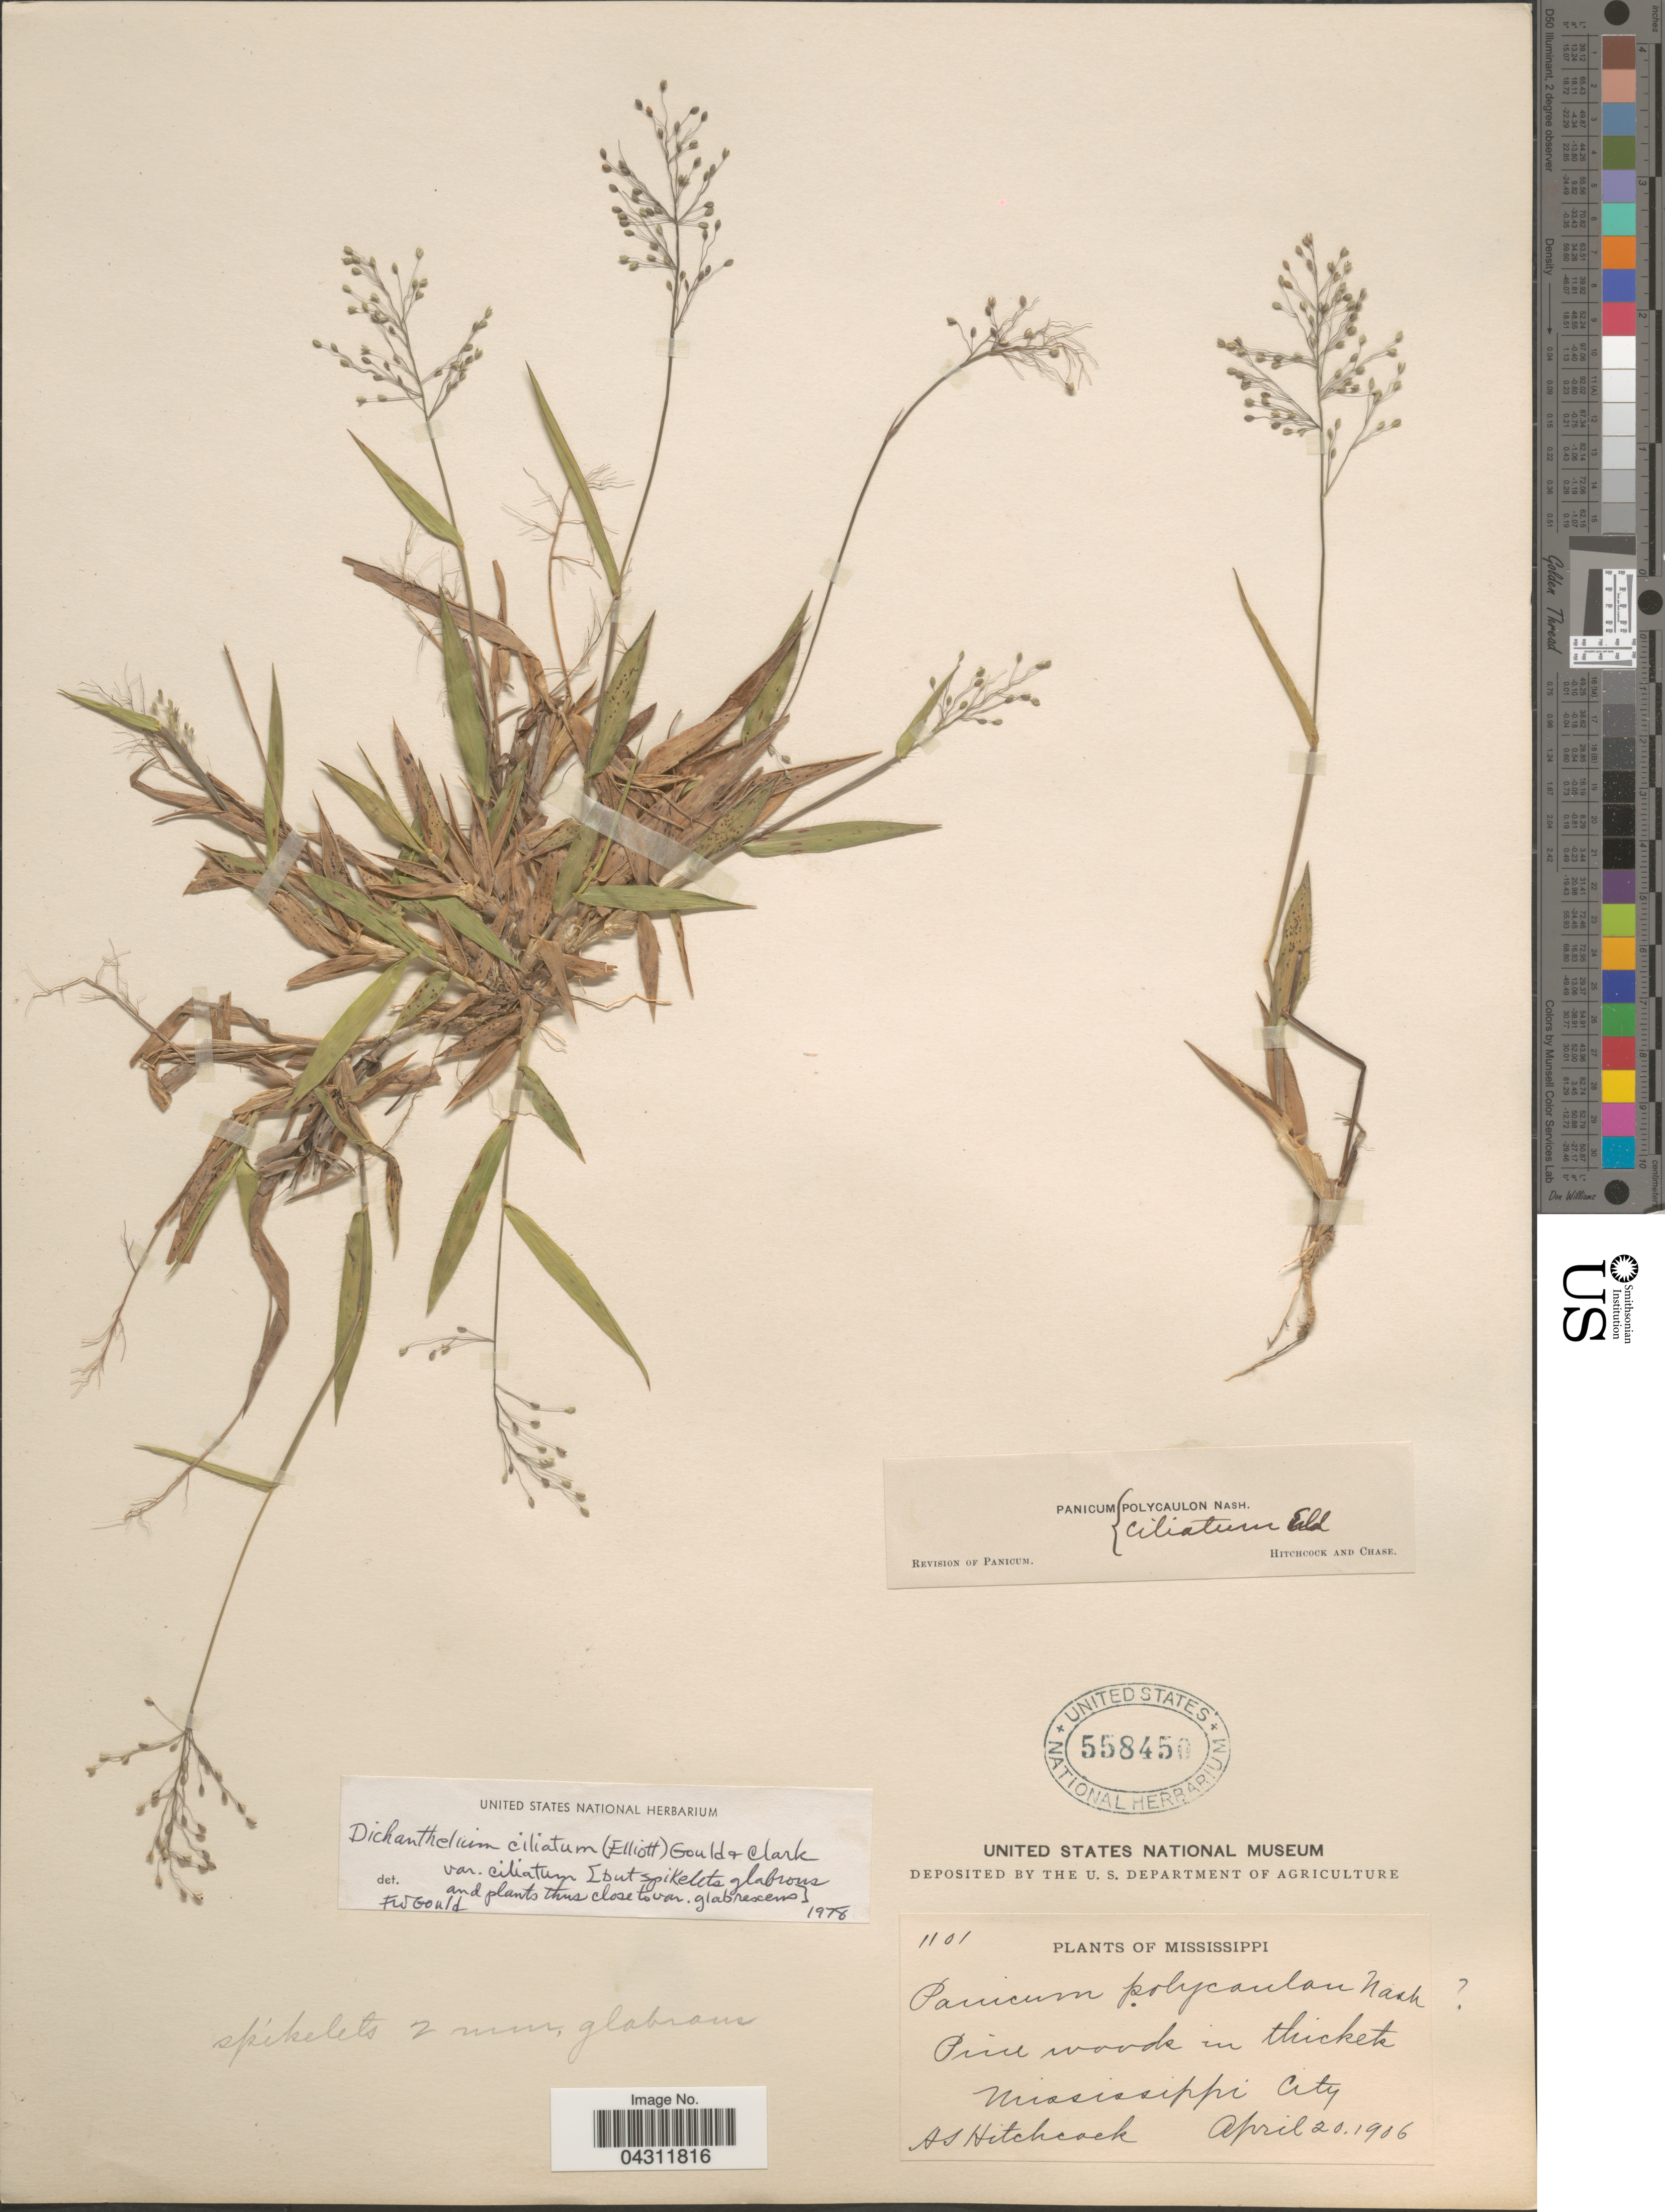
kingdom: Plantae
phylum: Tracheophyta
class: Liliopsida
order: Poales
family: Poaceae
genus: Dichanthelium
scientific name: Dichanthelium strigosum var. leucoblepharis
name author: (Trin.) Freckmann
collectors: A. S. Hitchcock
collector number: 1101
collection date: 1906-04-20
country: United States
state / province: Mississippi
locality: Pine woods in thickets. Mississippi City.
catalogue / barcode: US 558450